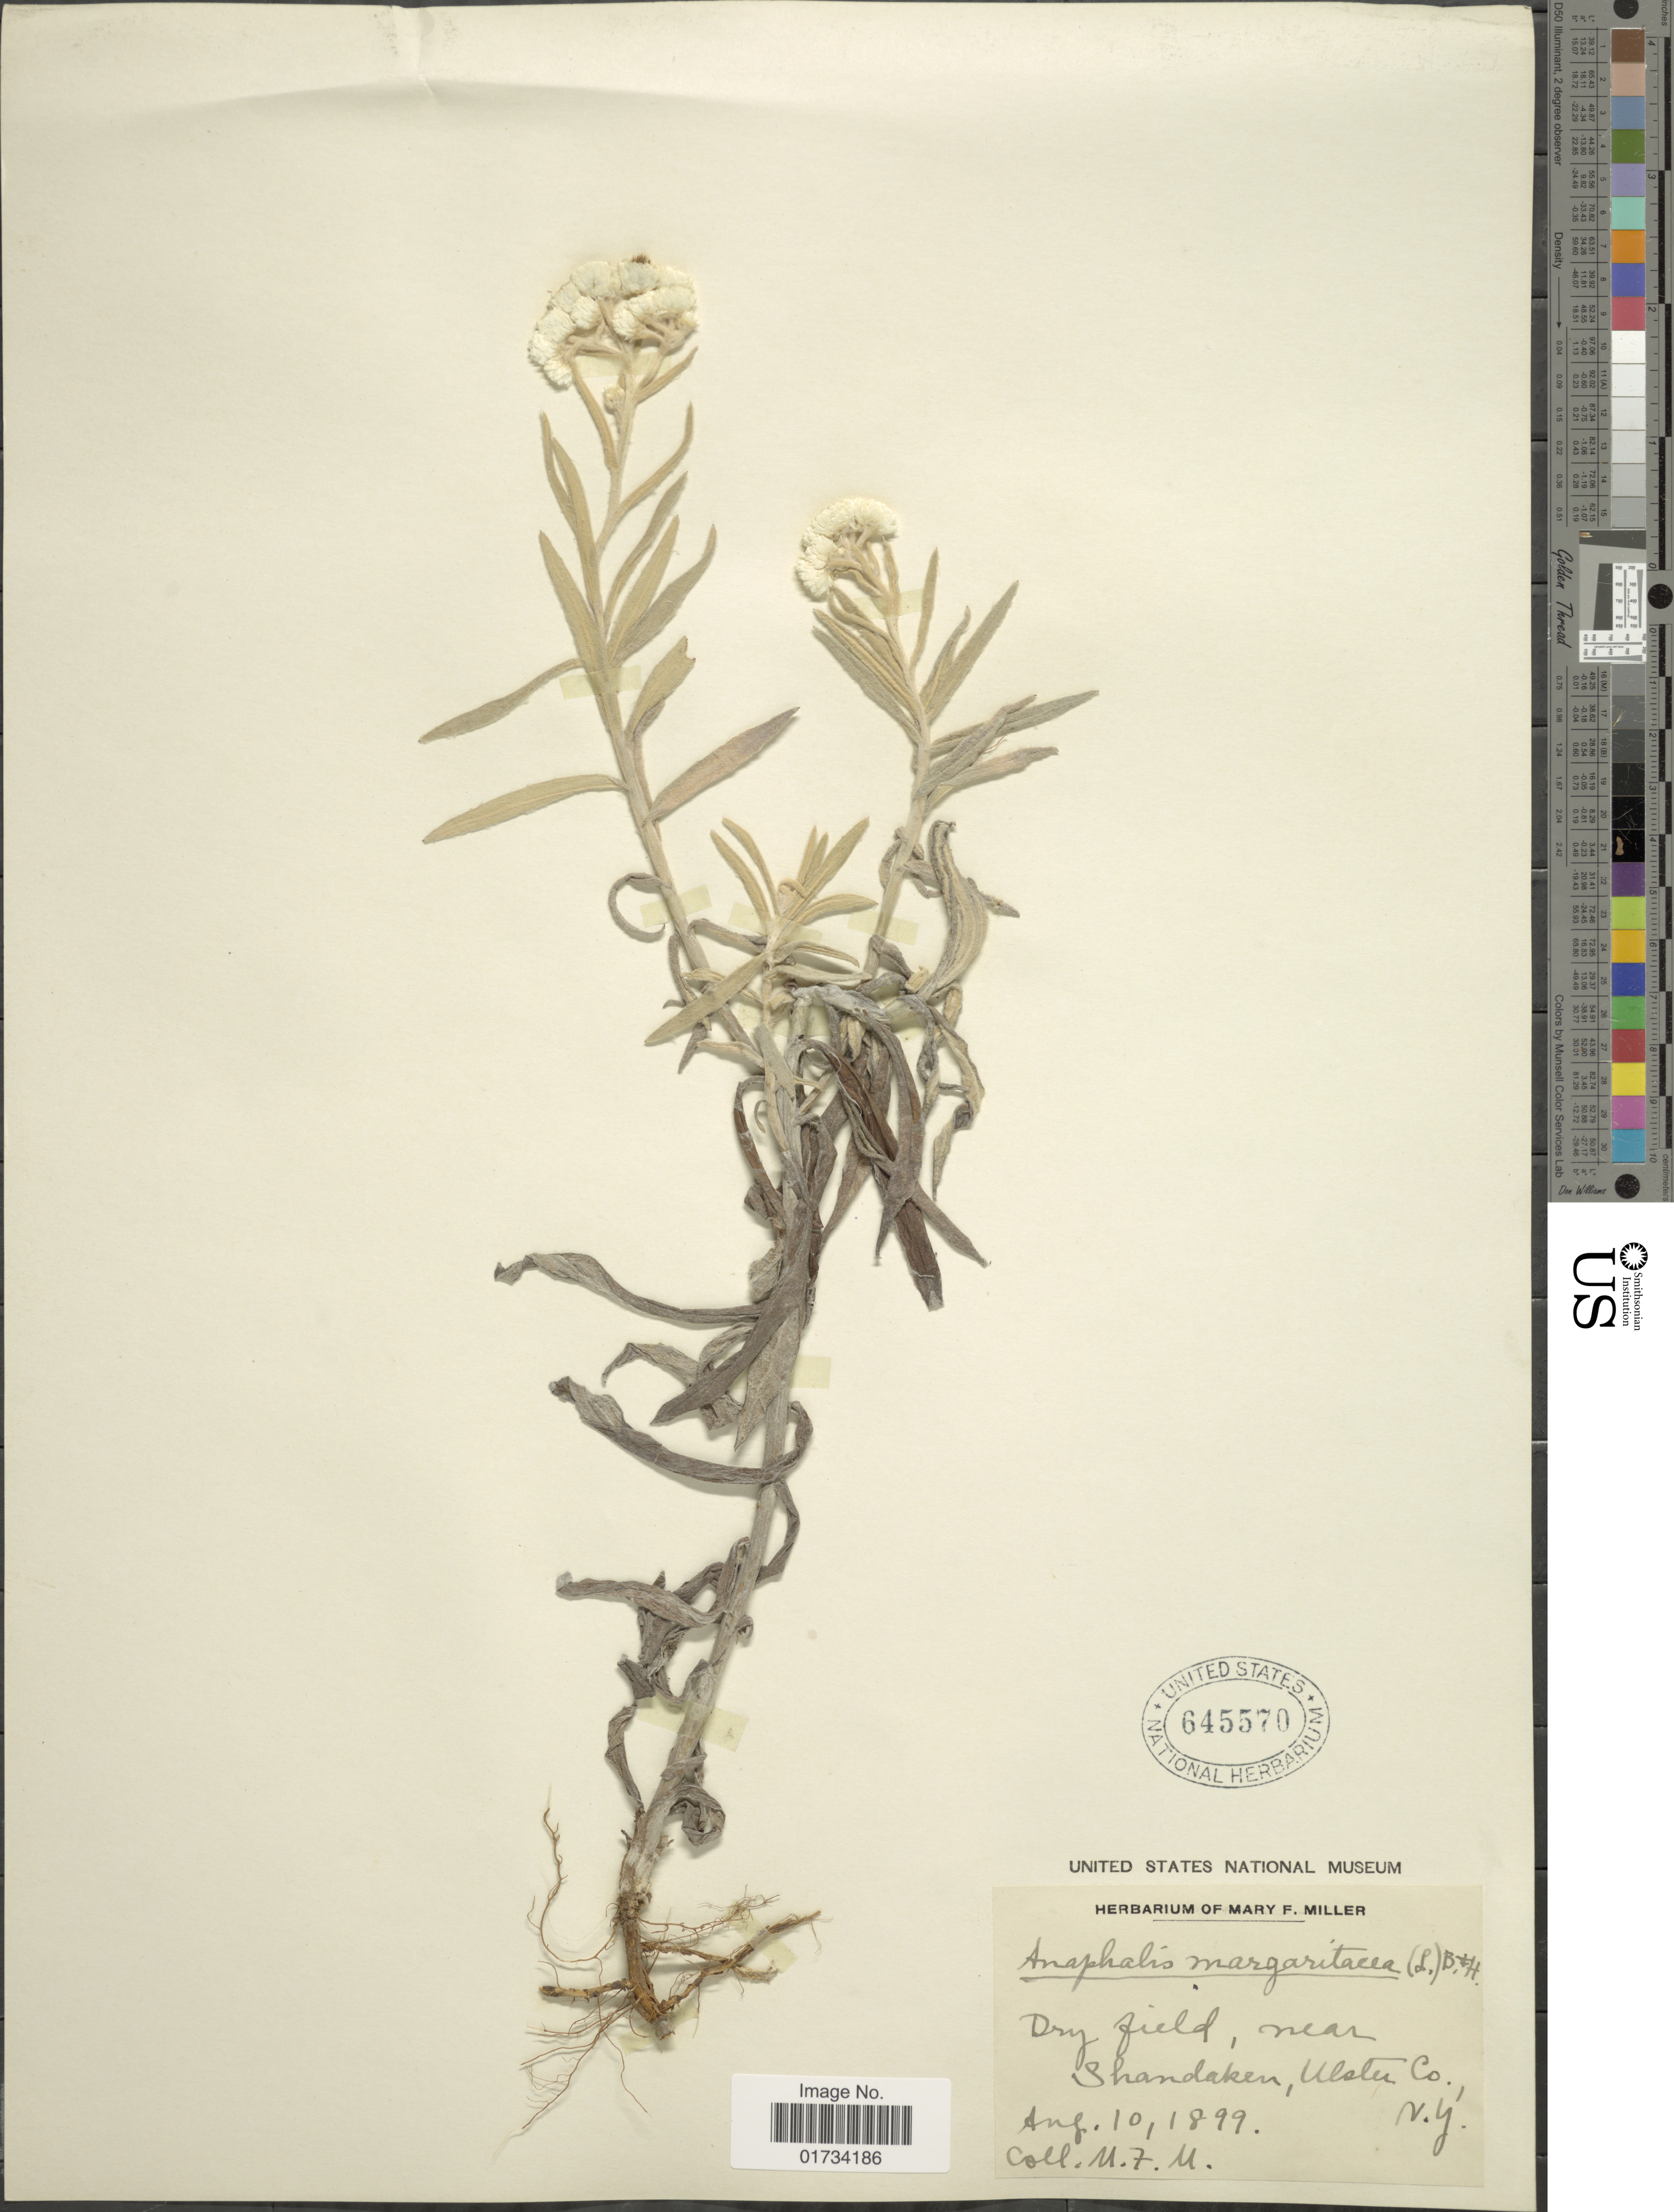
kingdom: Plantae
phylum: Tracheophyta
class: Magnoliopsida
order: Asterales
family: Asteraceae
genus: Anaphalis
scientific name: Anaphalis margaritacea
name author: (L.) Benth. & Hook. f.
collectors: M. F. Miller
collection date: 1899-08-10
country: United States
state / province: New York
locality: Dry field, near Shandaken, Ulster Co.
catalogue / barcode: US 645570